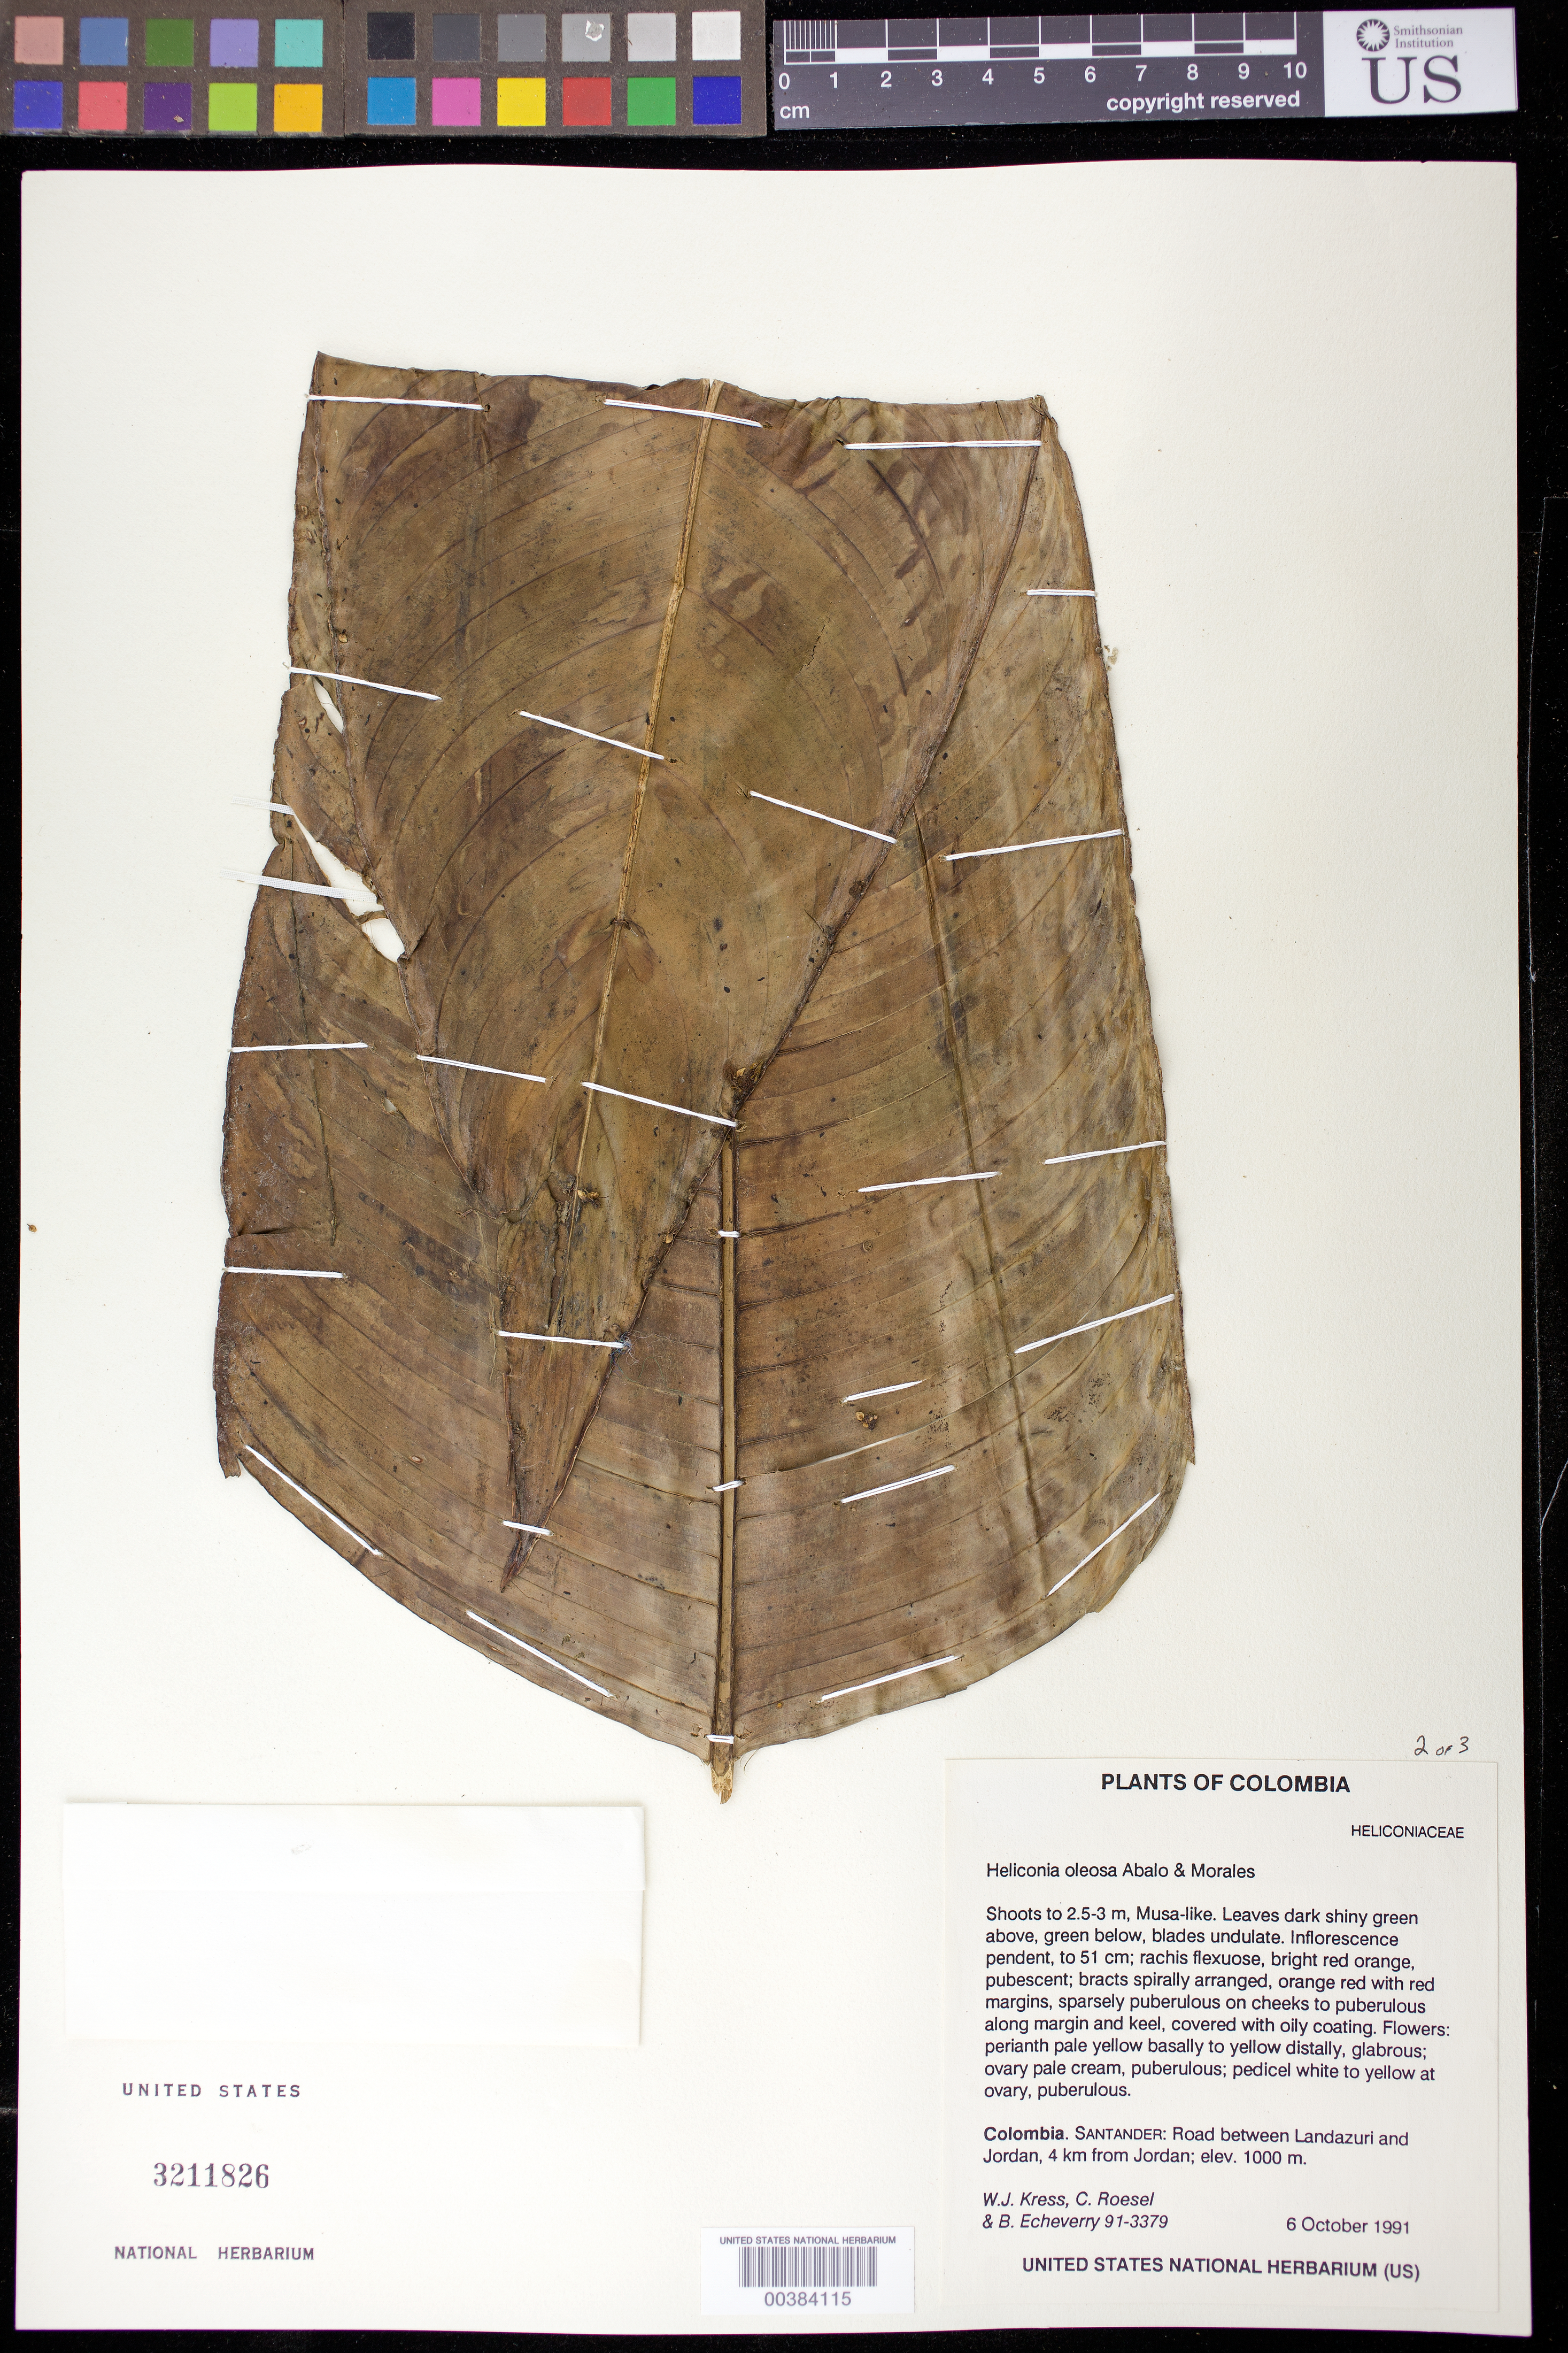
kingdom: Plantae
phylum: Tracheophyta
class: Liliopsida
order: Zingiberales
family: Heliconiaceae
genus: Heliconia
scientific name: Heliconia oleosa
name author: Abalo & G. Morales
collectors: W. J. Kress, C. S. Roesel & B. Echeverry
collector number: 91-3379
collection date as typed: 06 Oct 1991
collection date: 1991-10-06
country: Colombia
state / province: Santander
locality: Between Landazuri and Jordan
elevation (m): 1000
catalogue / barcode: US 3211826